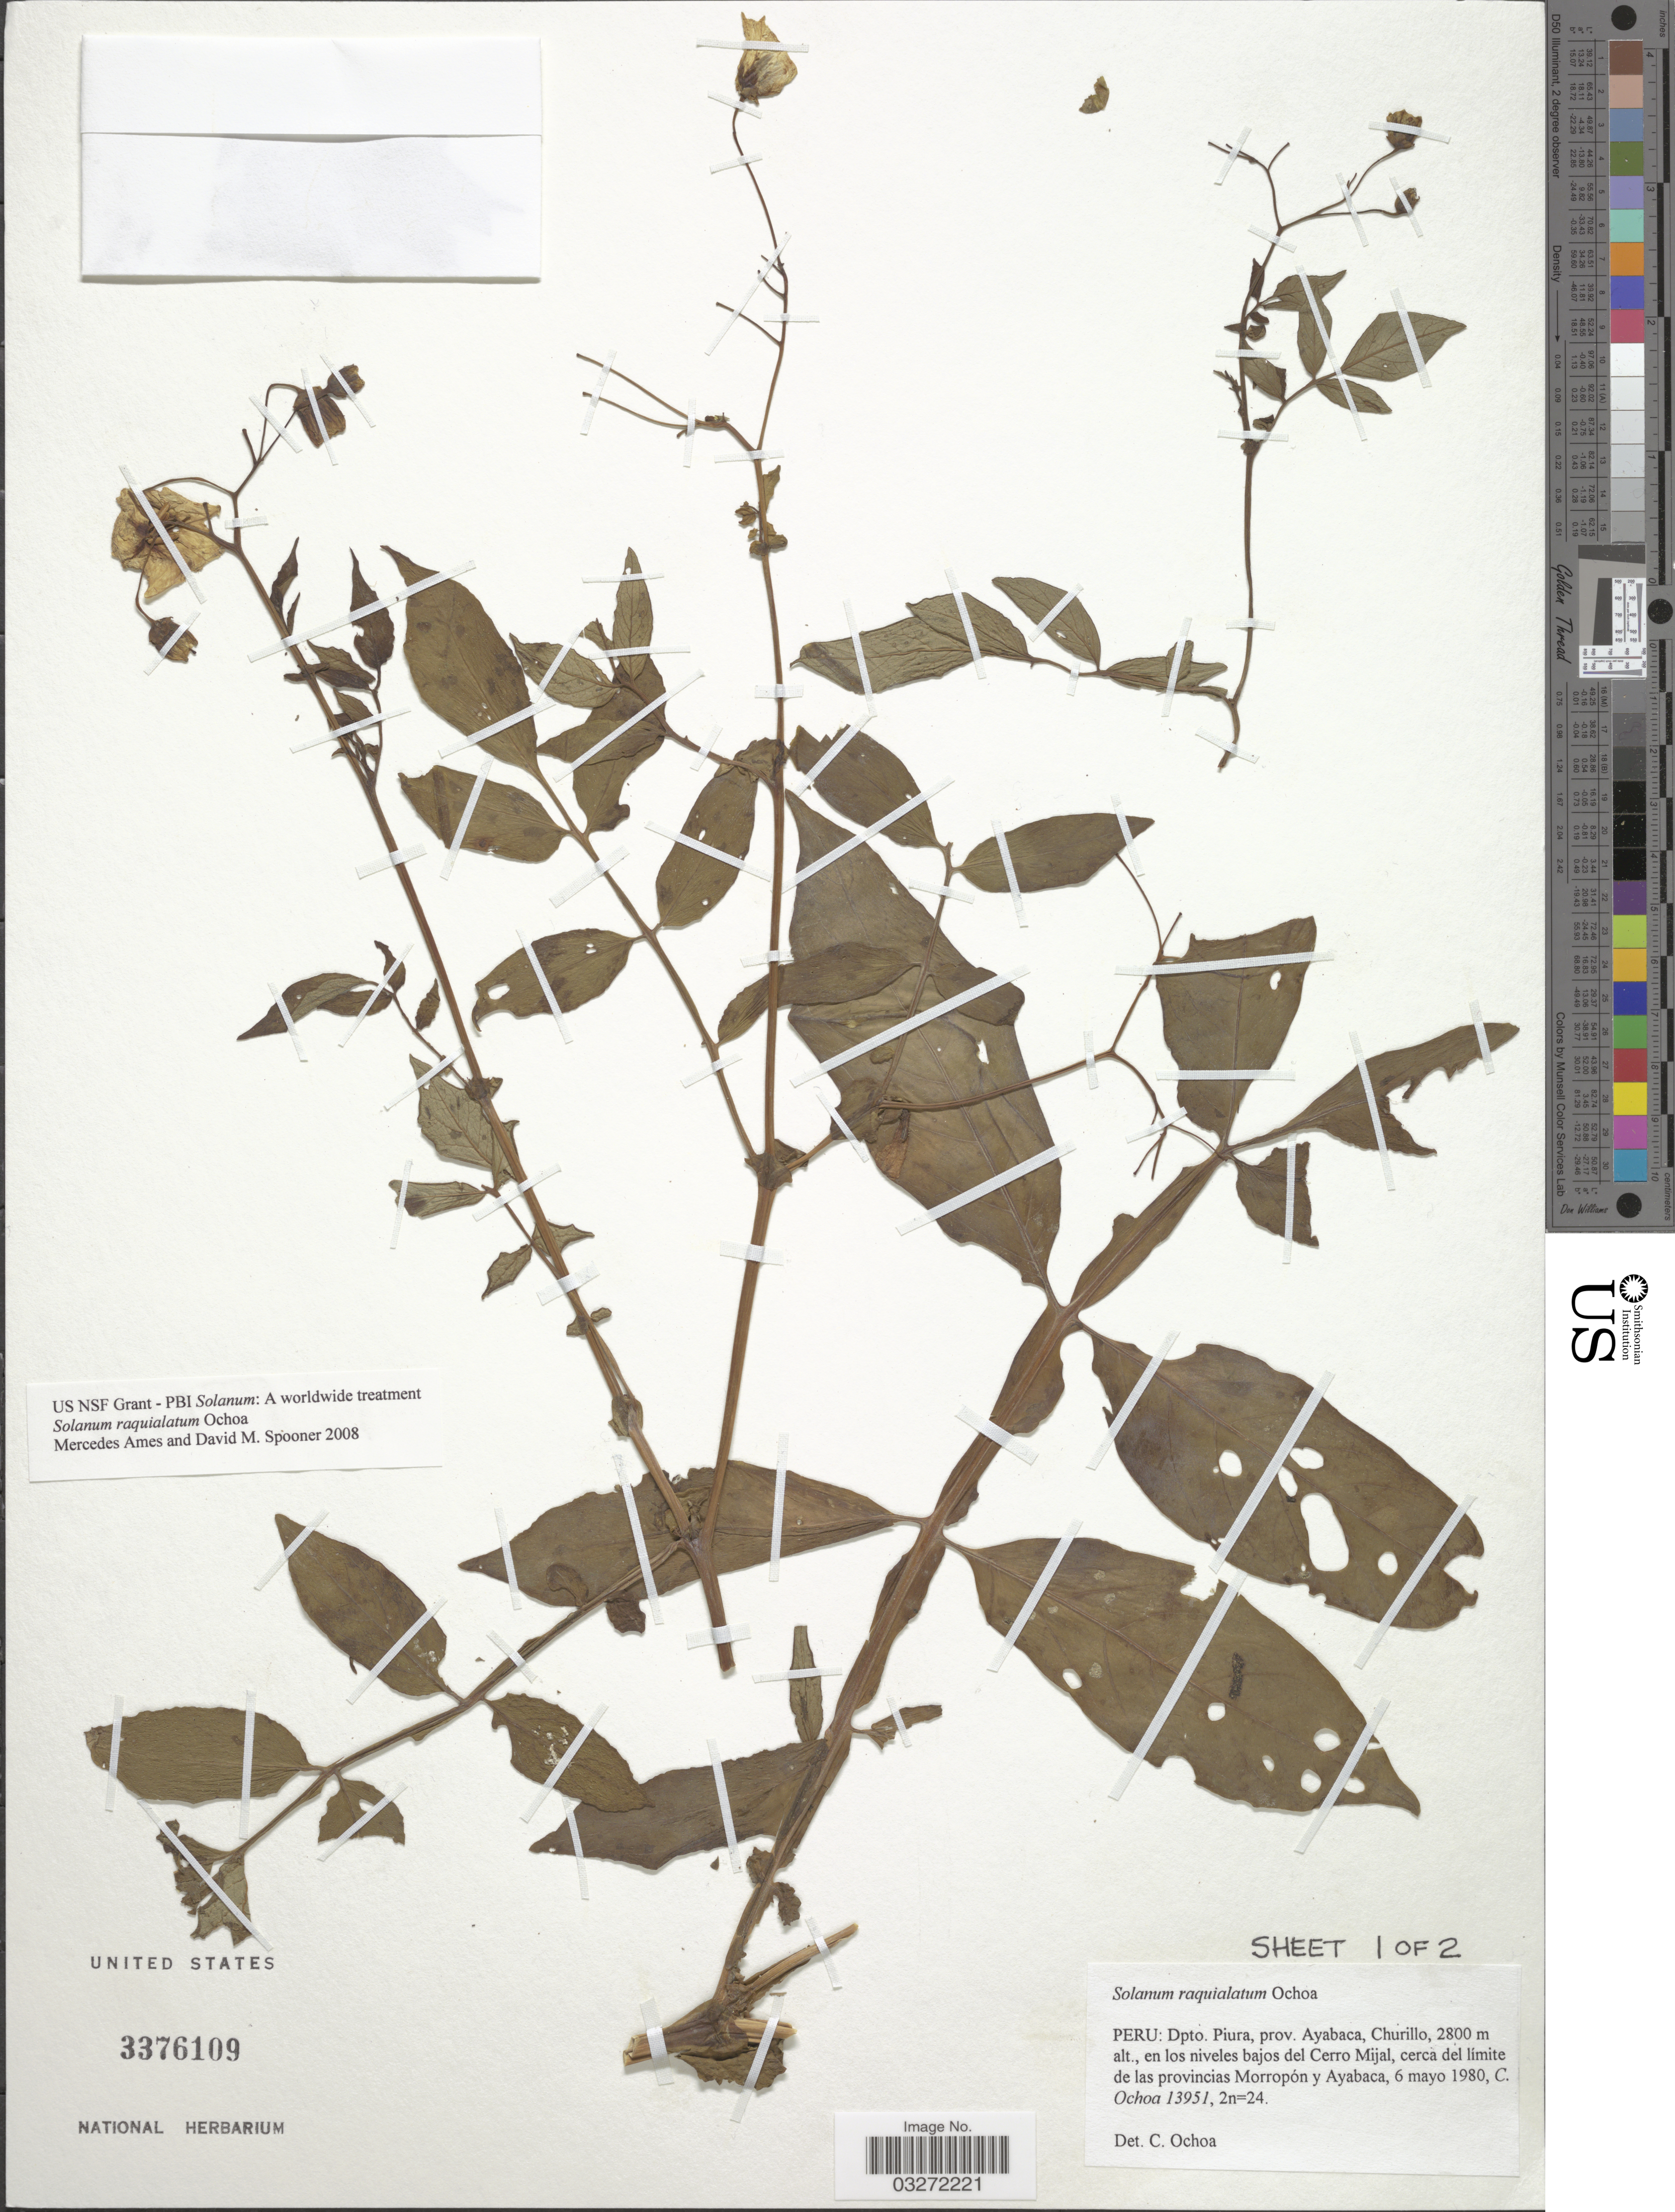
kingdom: Plantae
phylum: Tracheophyta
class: Magnoliopsida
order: Solanales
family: Solanaceae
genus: Solanum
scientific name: Solanum raquialatum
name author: Ochoa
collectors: C. Ochoa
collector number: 13951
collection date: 1980-05-06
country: Peru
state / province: Piura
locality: Dpto. Piura, prov. Ayabaca, Churillo, en los niveles bajos del Cerro Mijal, cerca del limite de las provincias Morropón y Ayabaca.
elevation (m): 2800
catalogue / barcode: US 3376109